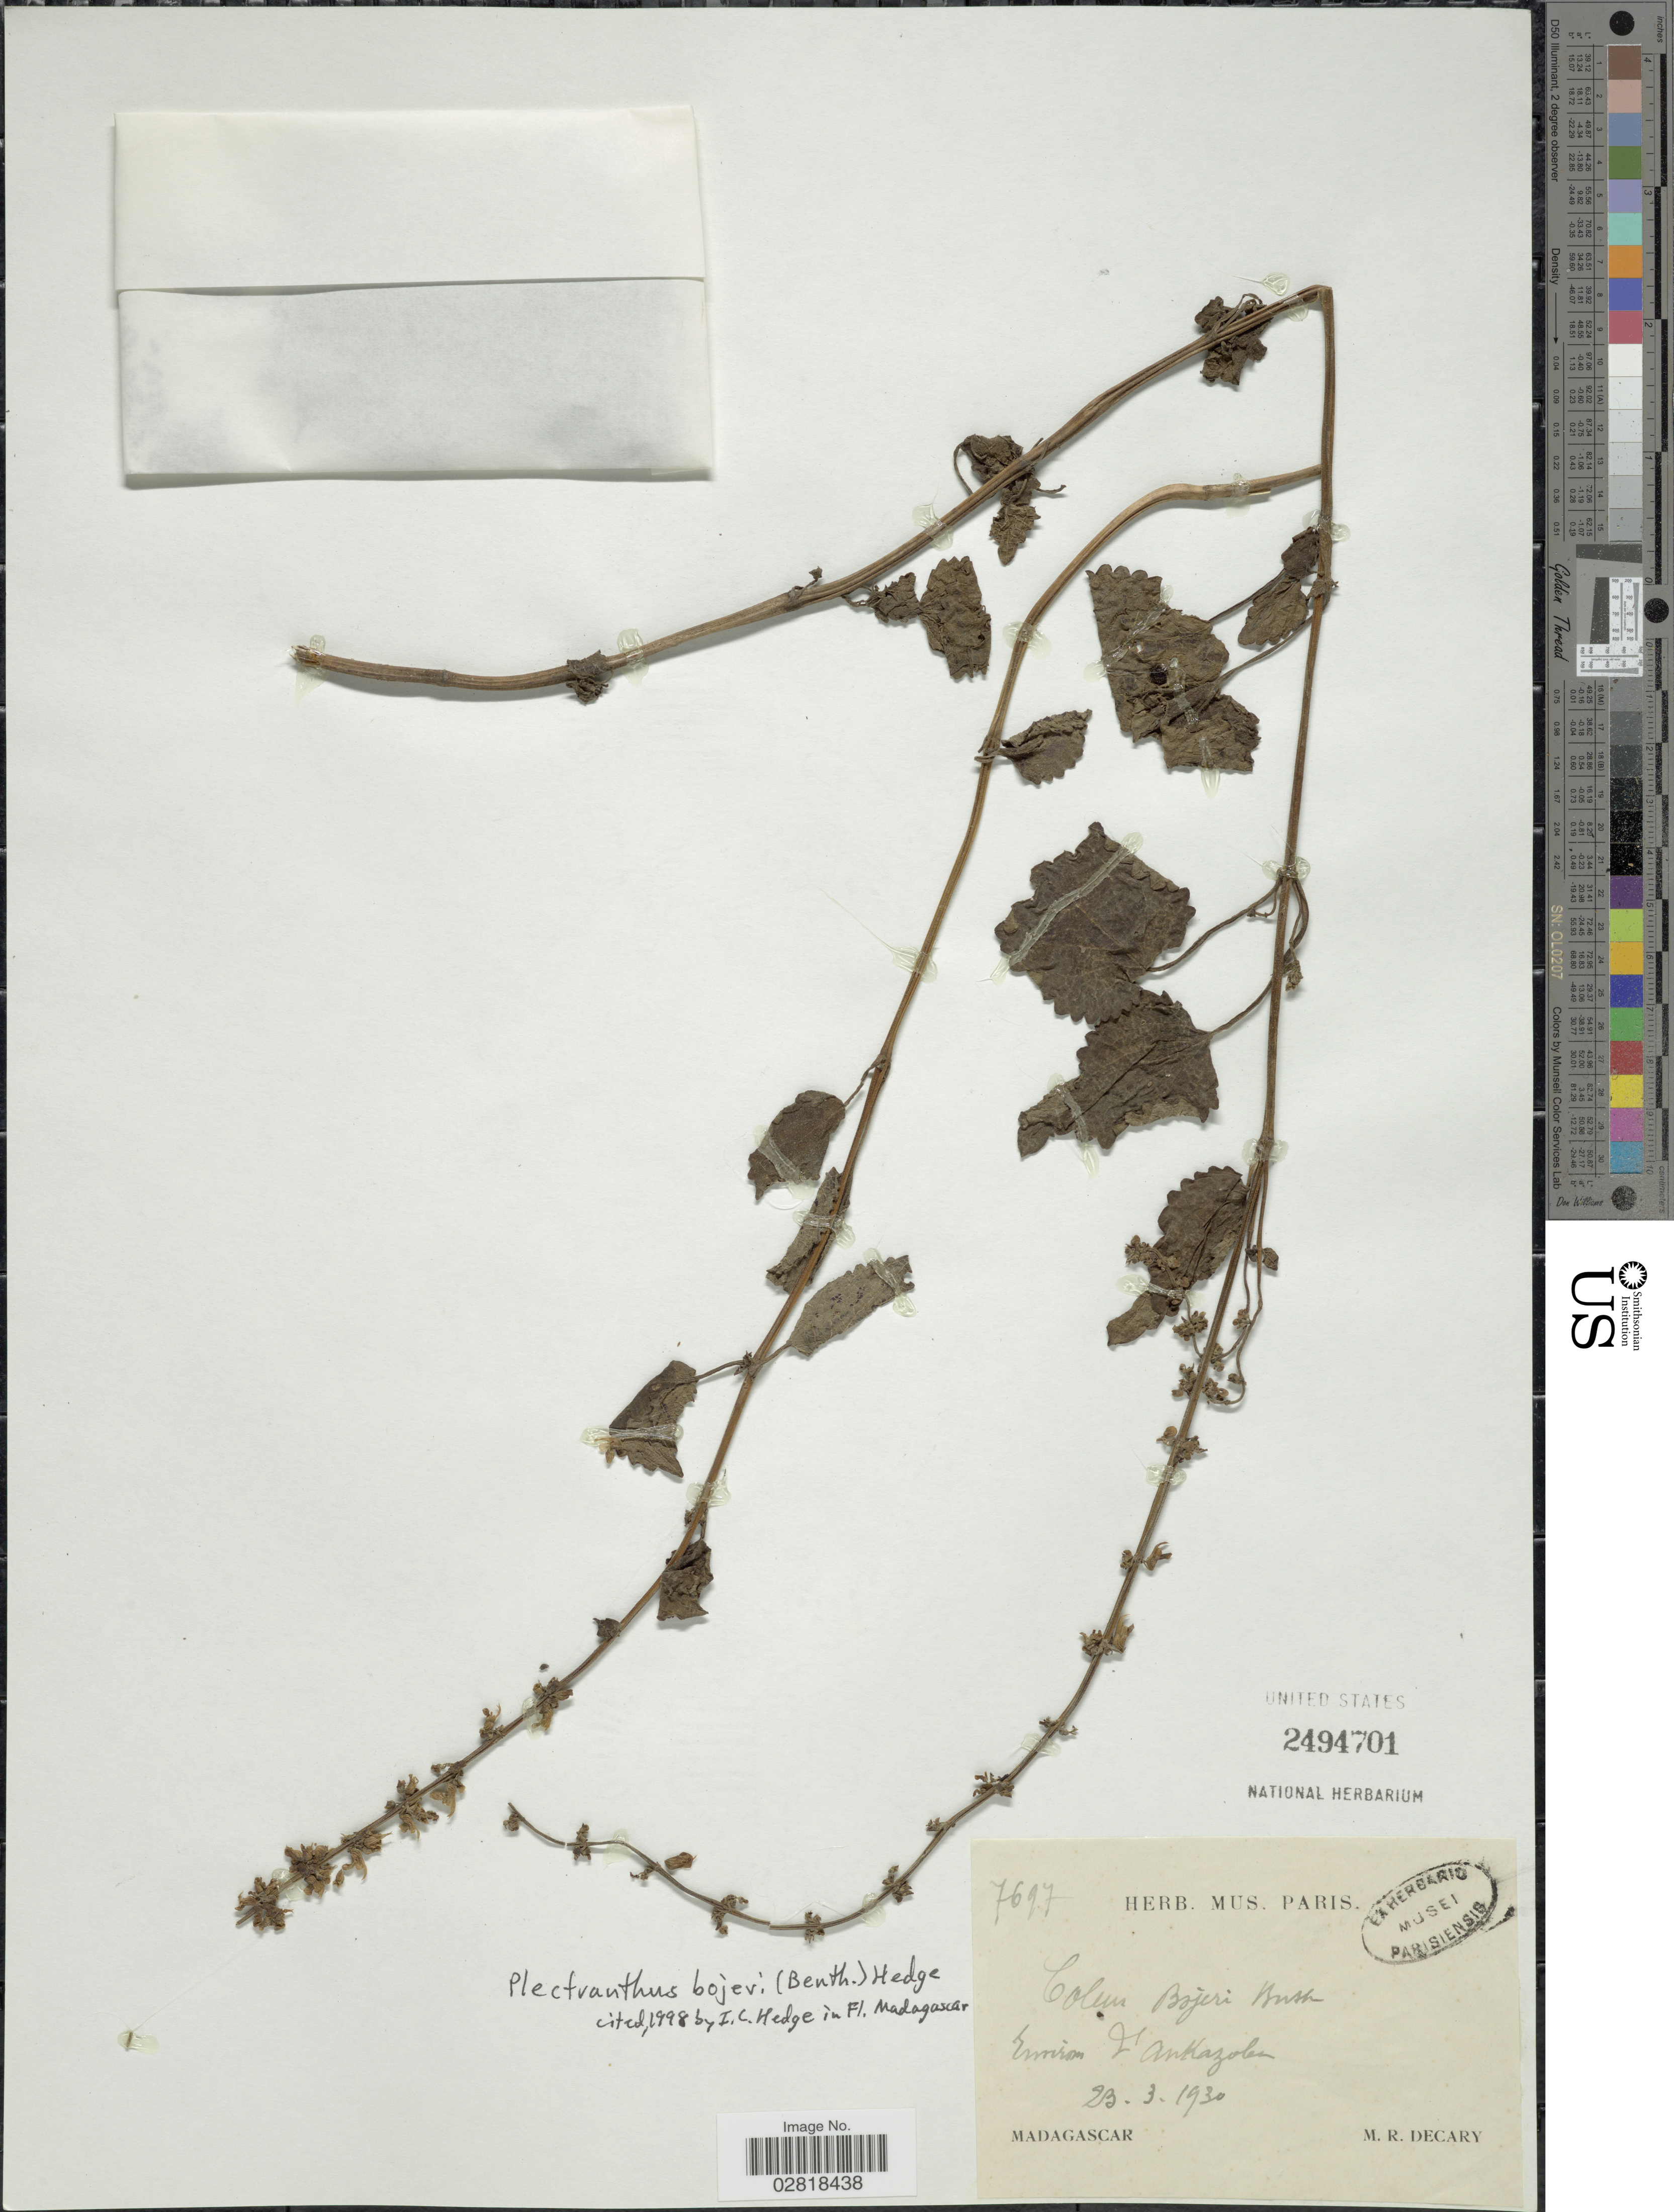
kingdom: Plantae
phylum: Tracheophyta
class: Magnoliopsida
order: Lamiales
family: Lamiaceae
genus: Plectranthus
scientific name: Plectranthus bojeri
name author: (Benth.) Hedge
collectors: R. Decary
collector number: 7697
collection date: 1930-03-23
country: Madagascar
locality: Environ d'Ankazolea.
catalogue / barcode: US 2494701